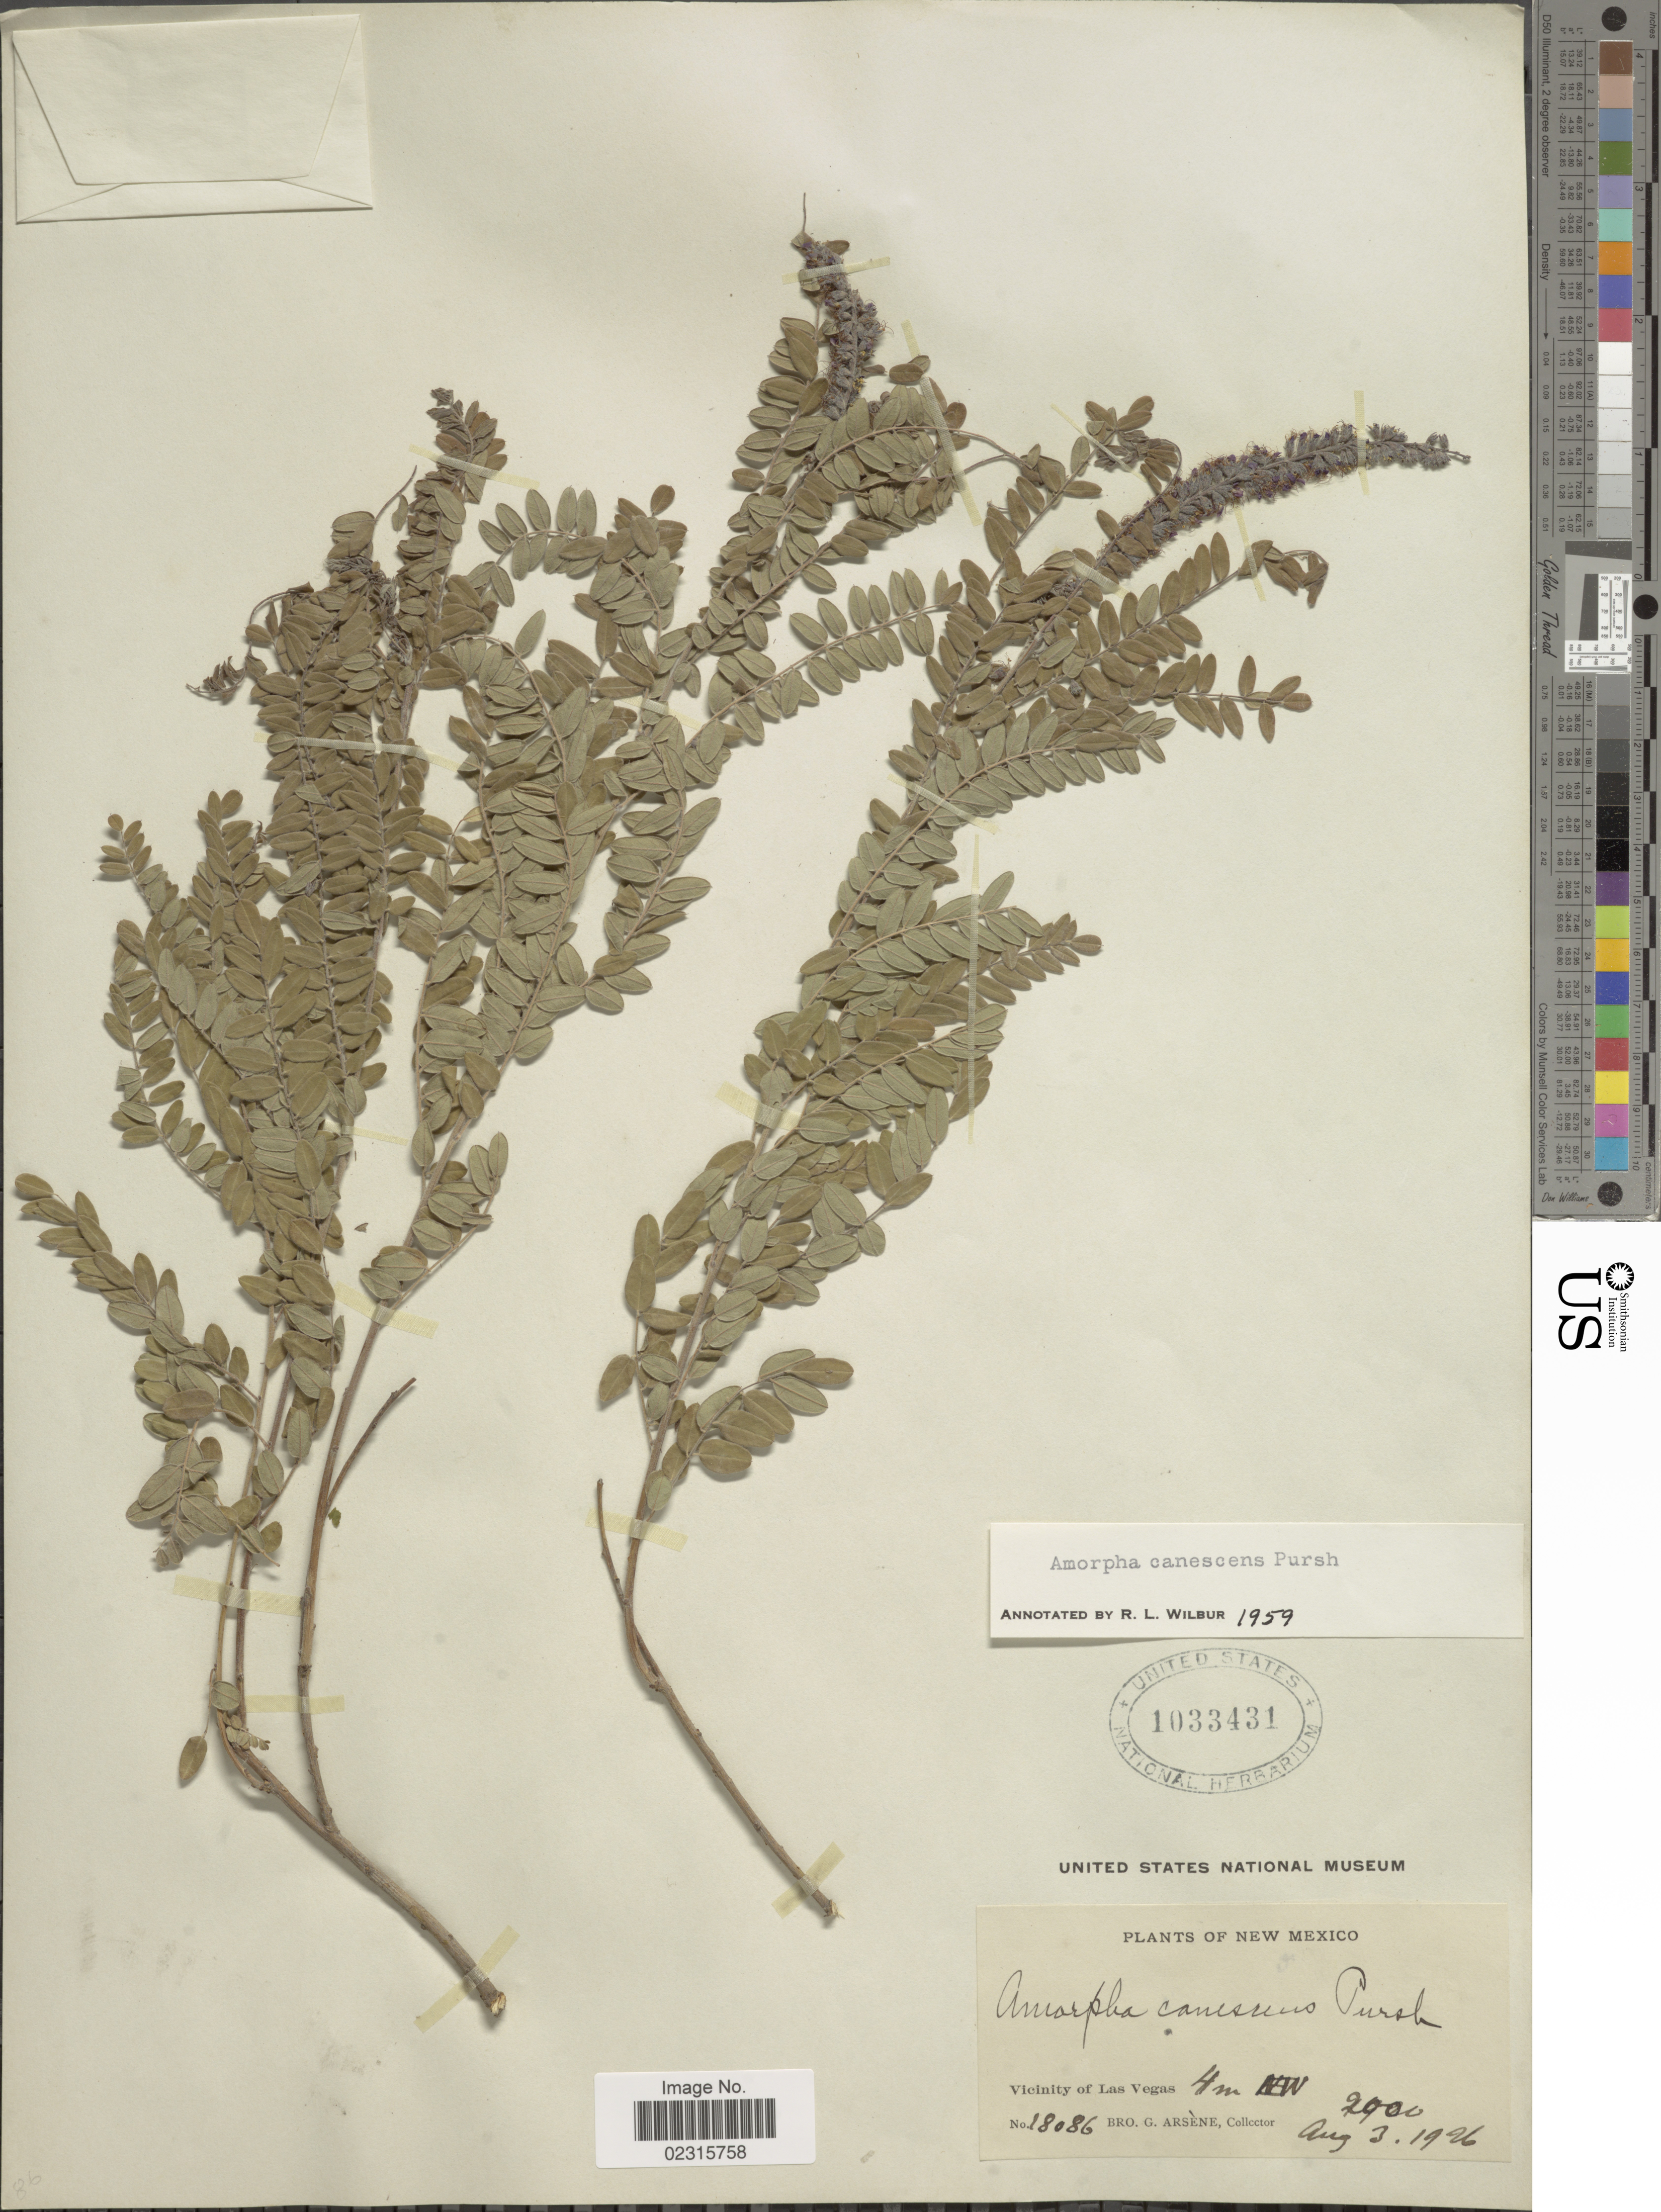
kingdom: Plantae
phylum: Tracheophyta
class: Magnoliopsida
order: Fabales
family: Fabaceae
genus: Amorpha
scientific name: Amorpha canescens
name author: Pursh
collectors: Bro. G. Arsène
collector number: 18086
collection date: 1926-08-03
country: United States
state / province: New Mexico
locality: Vicinity of Las Vegas 4 m NW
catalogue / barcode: US 1033431